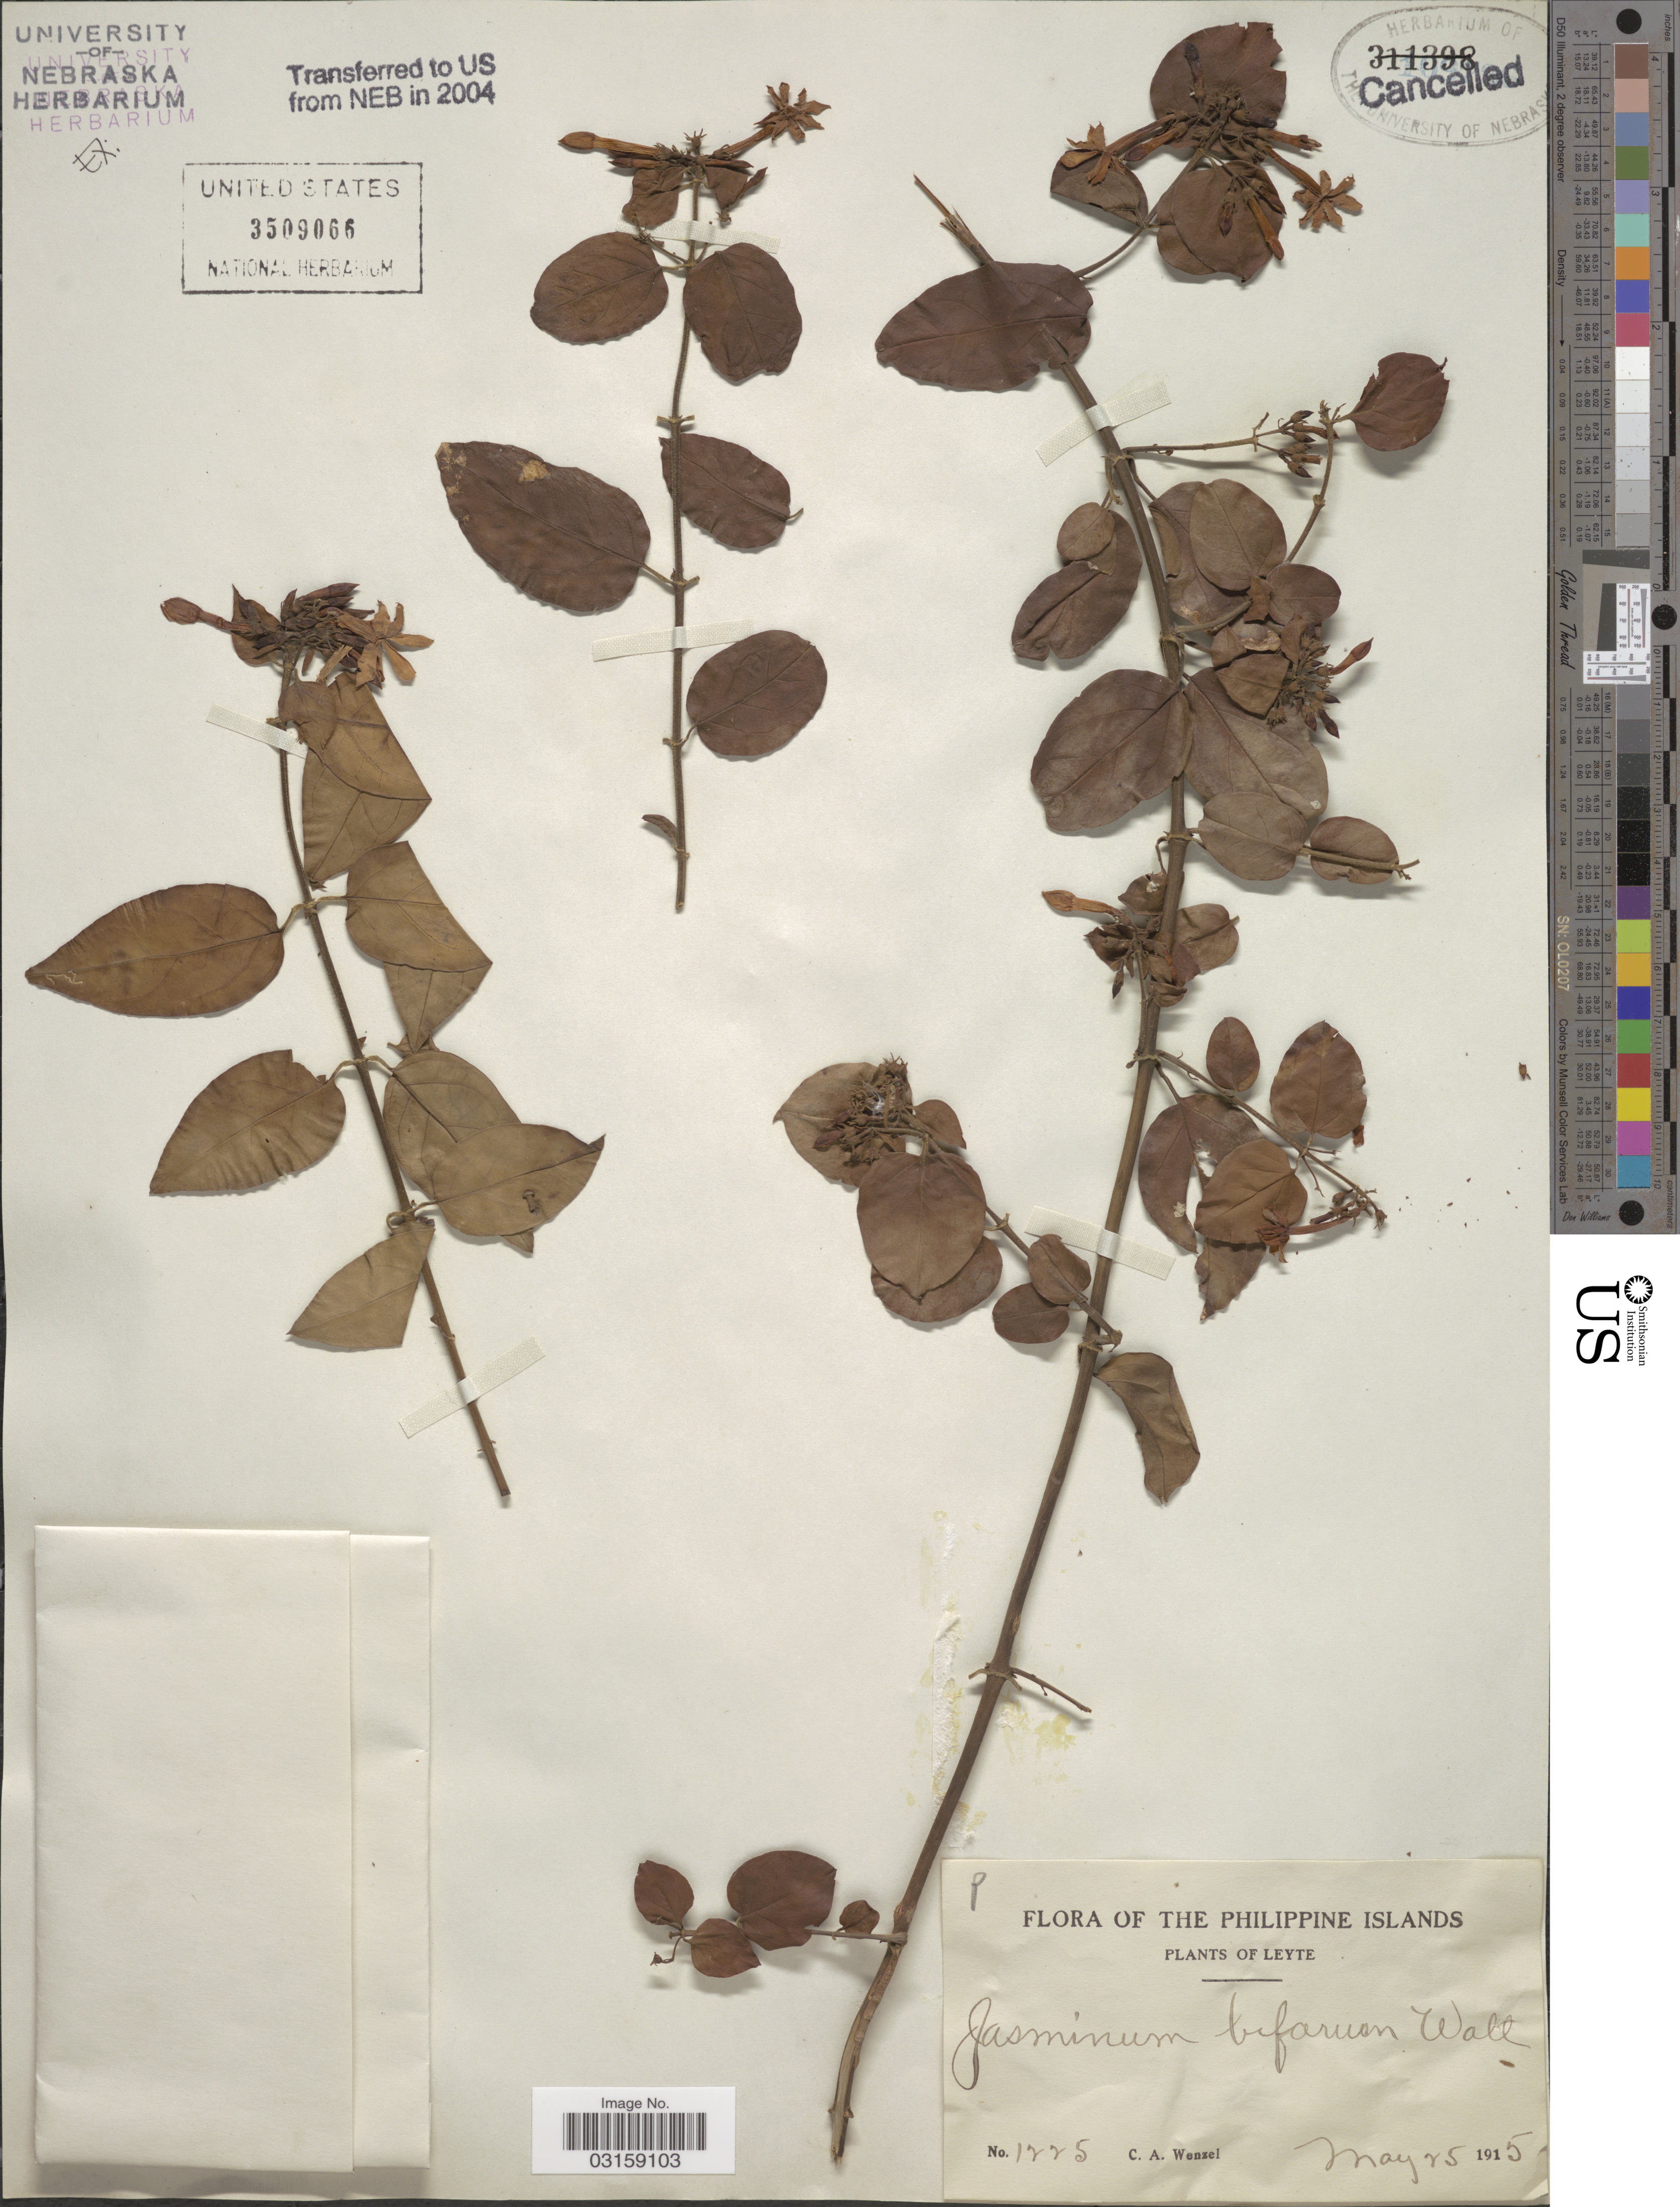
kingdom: Plantae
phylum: Tracheophyta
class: Magnoliopsida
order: Lamiales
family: Oleaceae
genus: Jasminum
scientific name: Jasminum bifarium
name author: Wall.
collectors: C. Wenzel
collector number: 1225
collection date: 1915-05-25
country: Philippines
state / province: Eastern Visayas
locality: Philippine Islands. Leyte.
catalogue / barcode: US 3509066